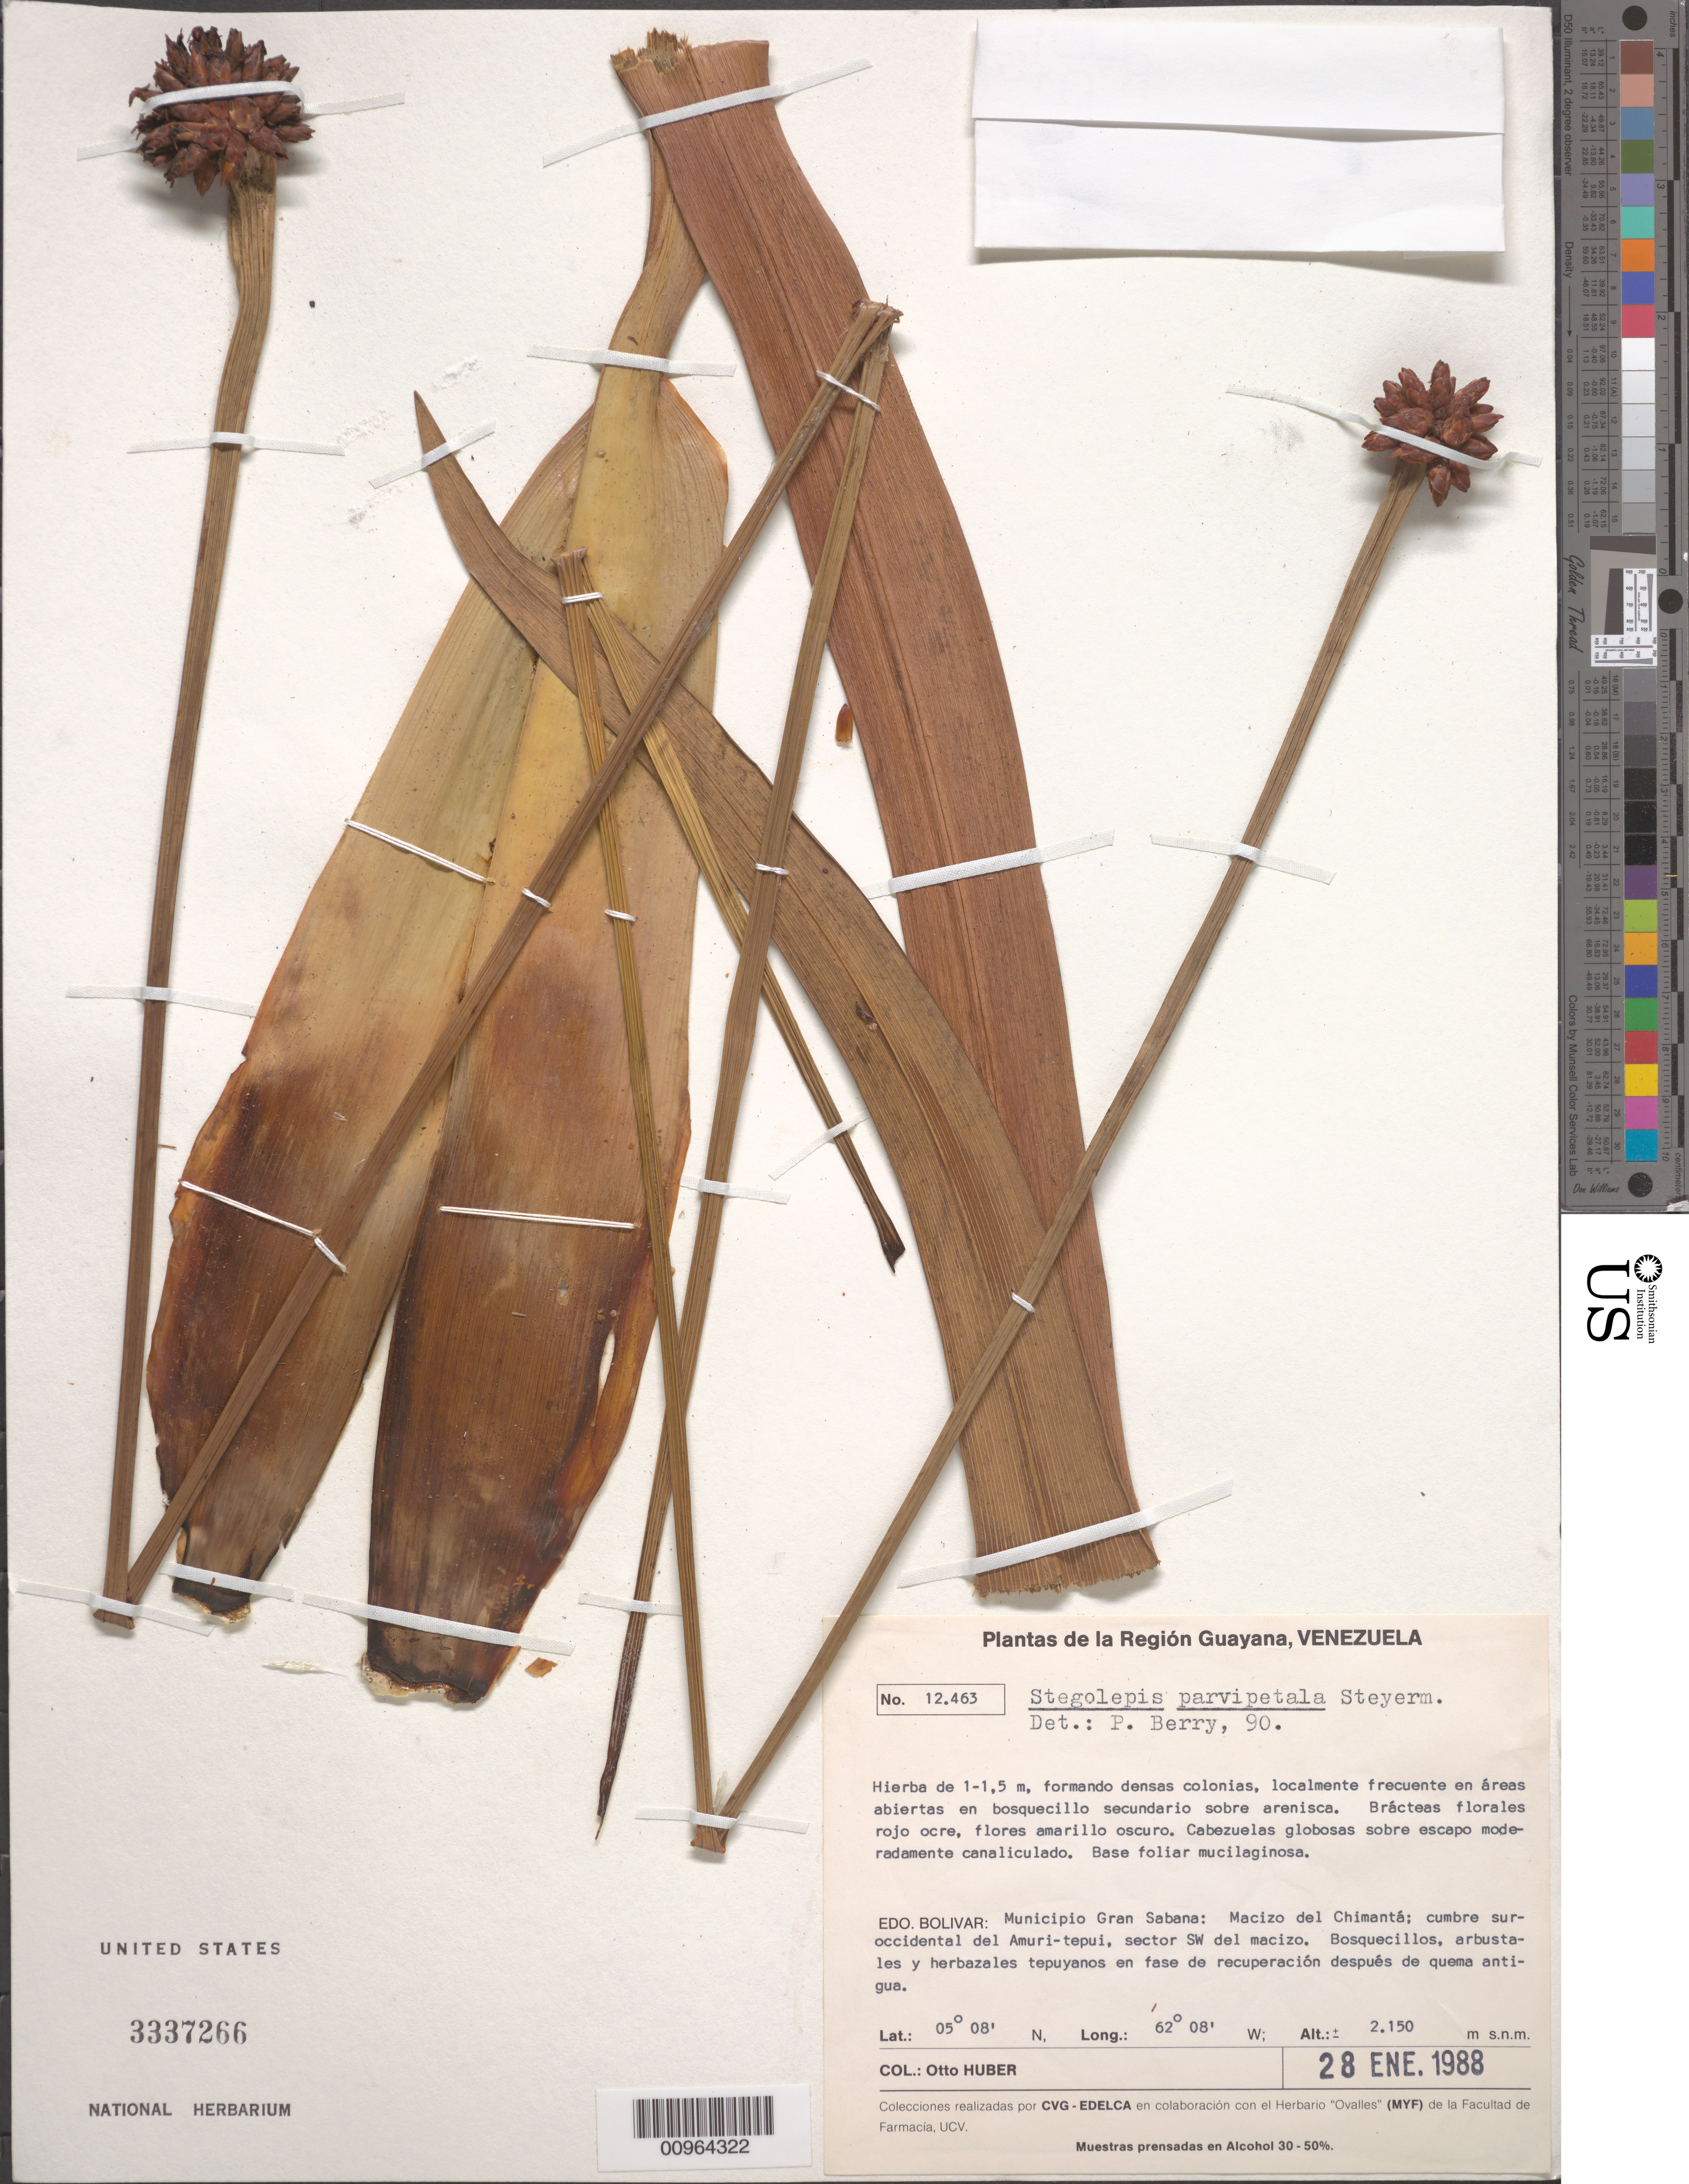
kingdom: Plantae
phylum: Tracheophyta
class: Liliopsida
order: Poales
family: Rapateaceae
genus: Stegolepis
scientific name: Stegolepis parvipetala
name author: Steyerm.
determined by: Berry, P. E., (WIS), University of Wisconsin - Madison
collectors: O. Huber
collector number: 12463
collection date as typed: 28-Jan-88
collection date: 1988-01-28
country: Venezuela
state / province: Bolívar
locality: Mun. Gran Sabana, Macizo del Chimantá; cumbre sur-occidental del Amuri-tepuí, sector SW del macizo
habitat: Areas abiertas en bosquecillo secundario sobre arenisca. Bosquecillos, arbus y herbazales tepuyanos en fase de recuperacion despues de quema antigua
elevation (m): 2150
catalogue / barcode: US 3337266